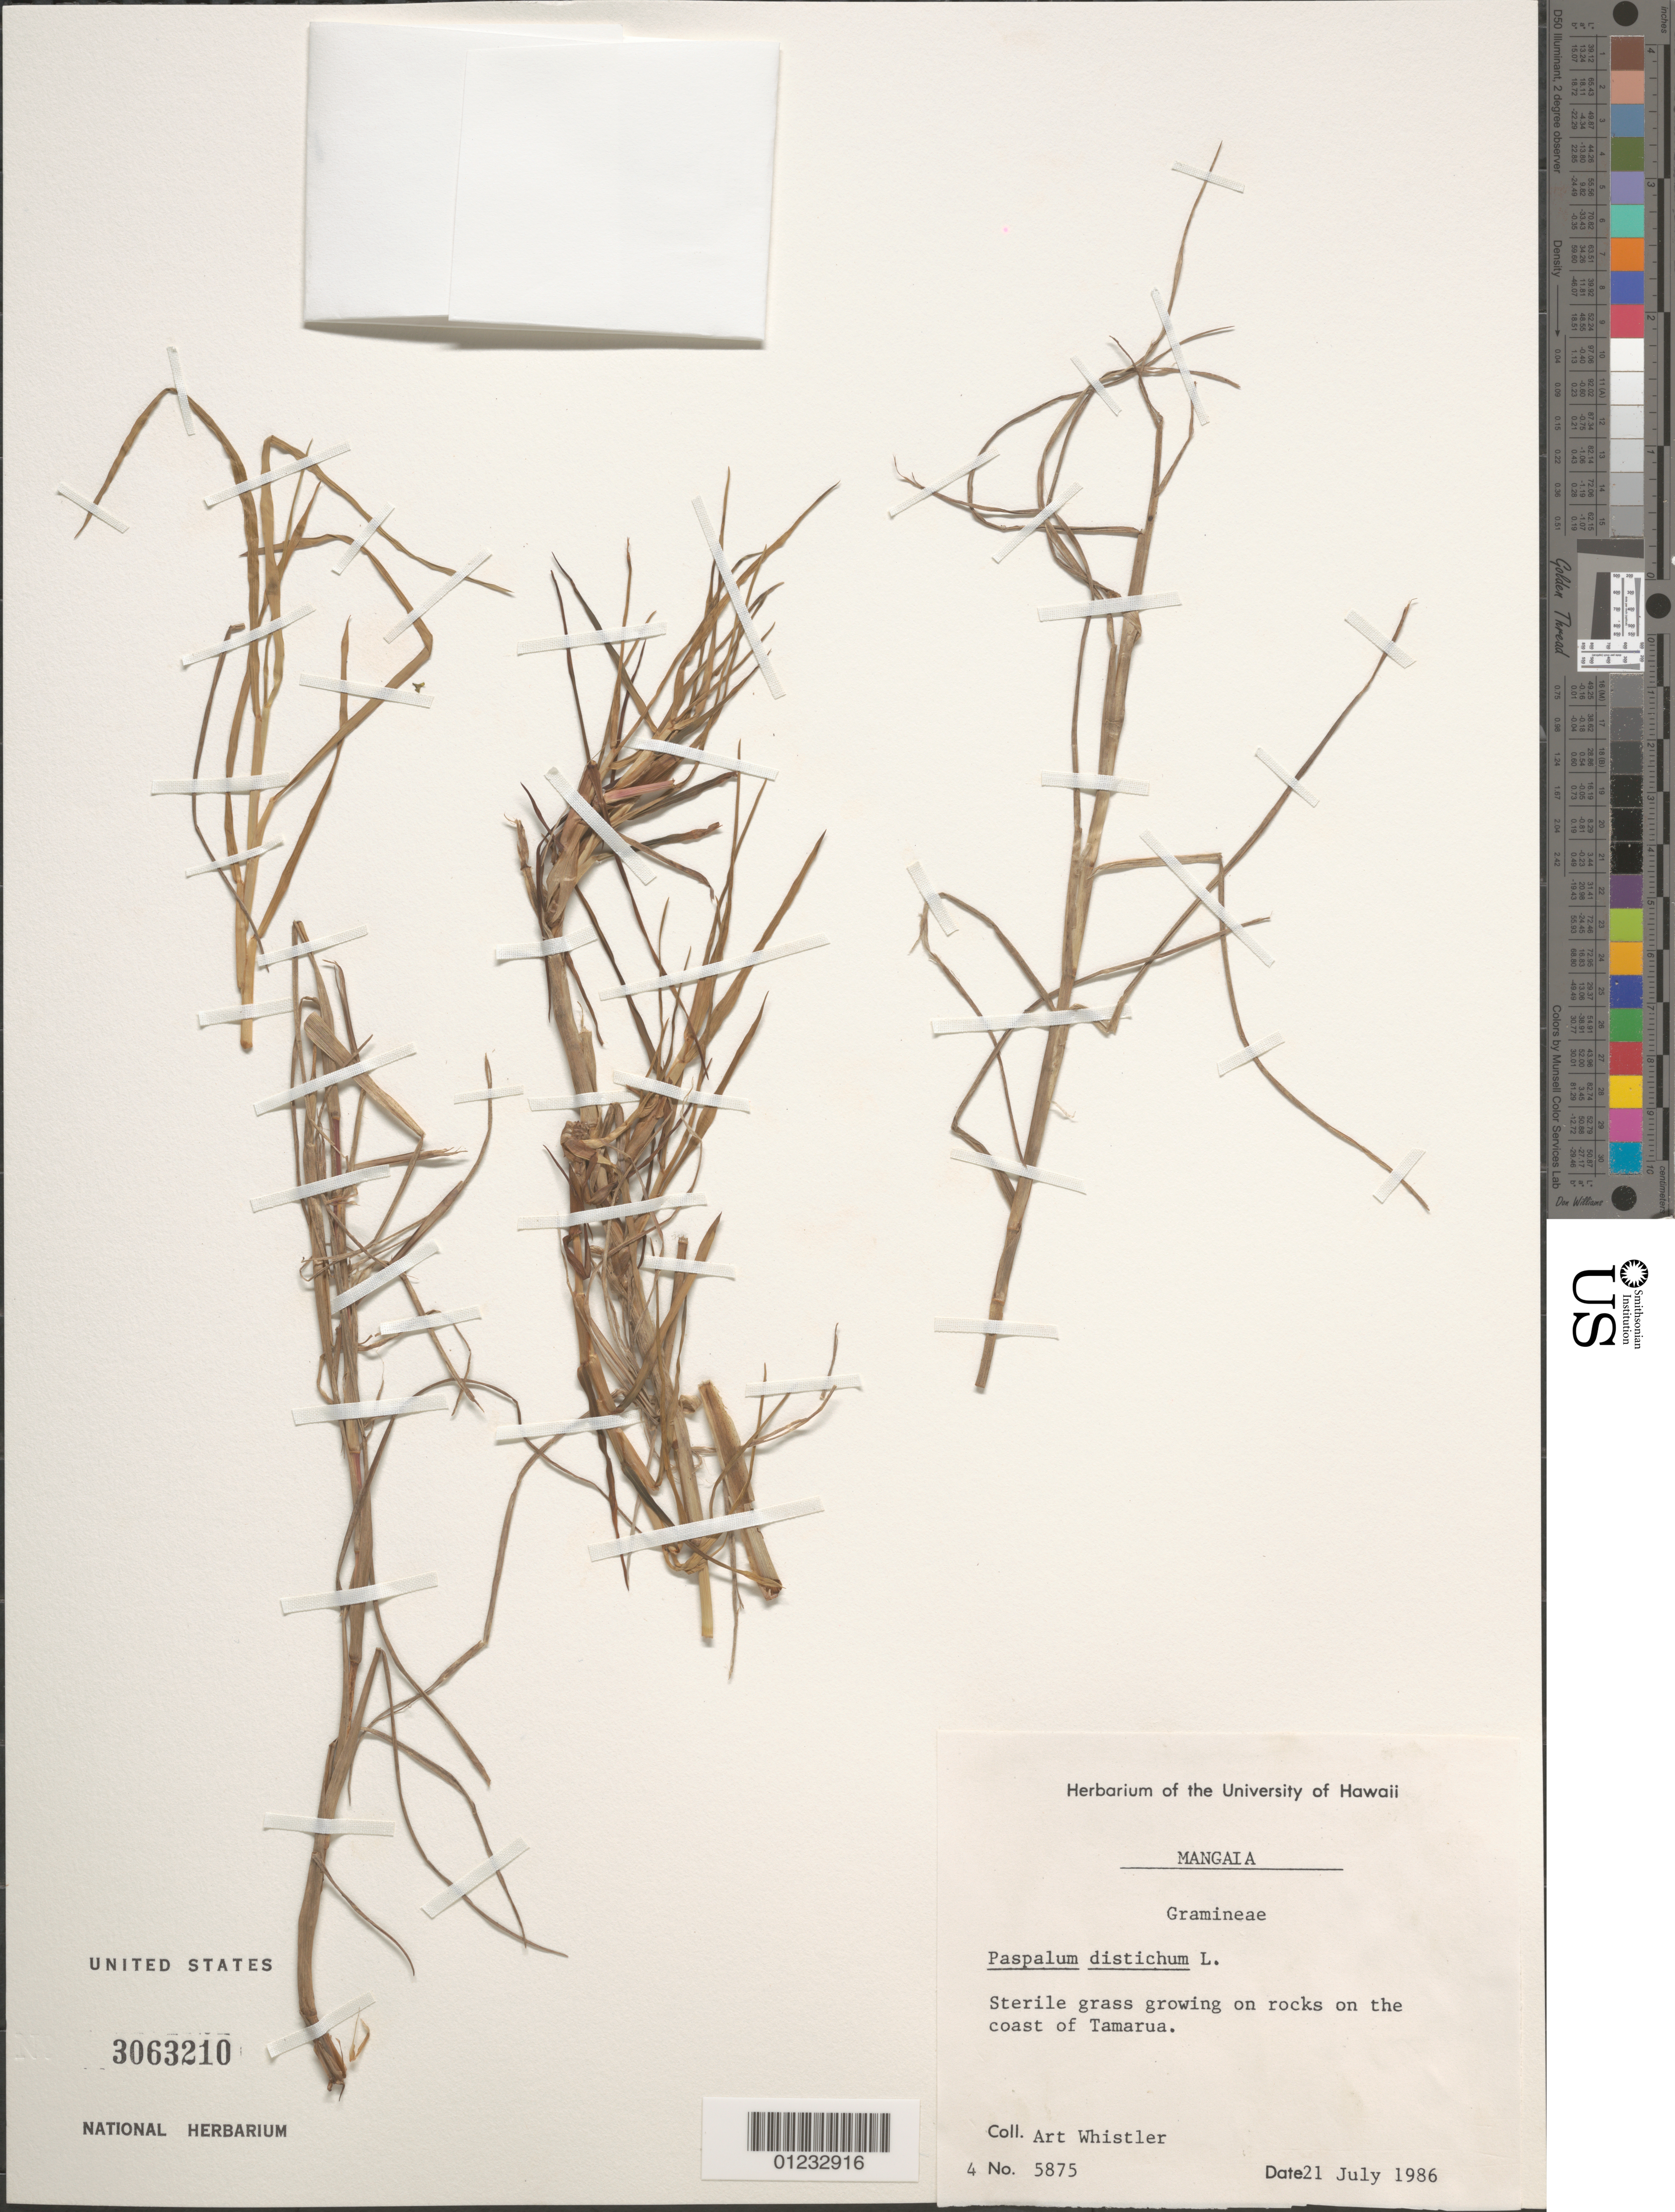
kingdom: Plantae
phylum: Tracheophyta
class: Liliopsida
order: Poales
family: Poaceae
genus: Paspalum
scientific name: Paspalum distichum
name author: L.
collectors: A. Whistler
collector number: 5875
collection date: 1986-07-21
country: Cook Islands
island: Mangaia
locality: On rocks on the coast of Tamarua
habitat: On rocks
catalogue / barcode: US 3063210